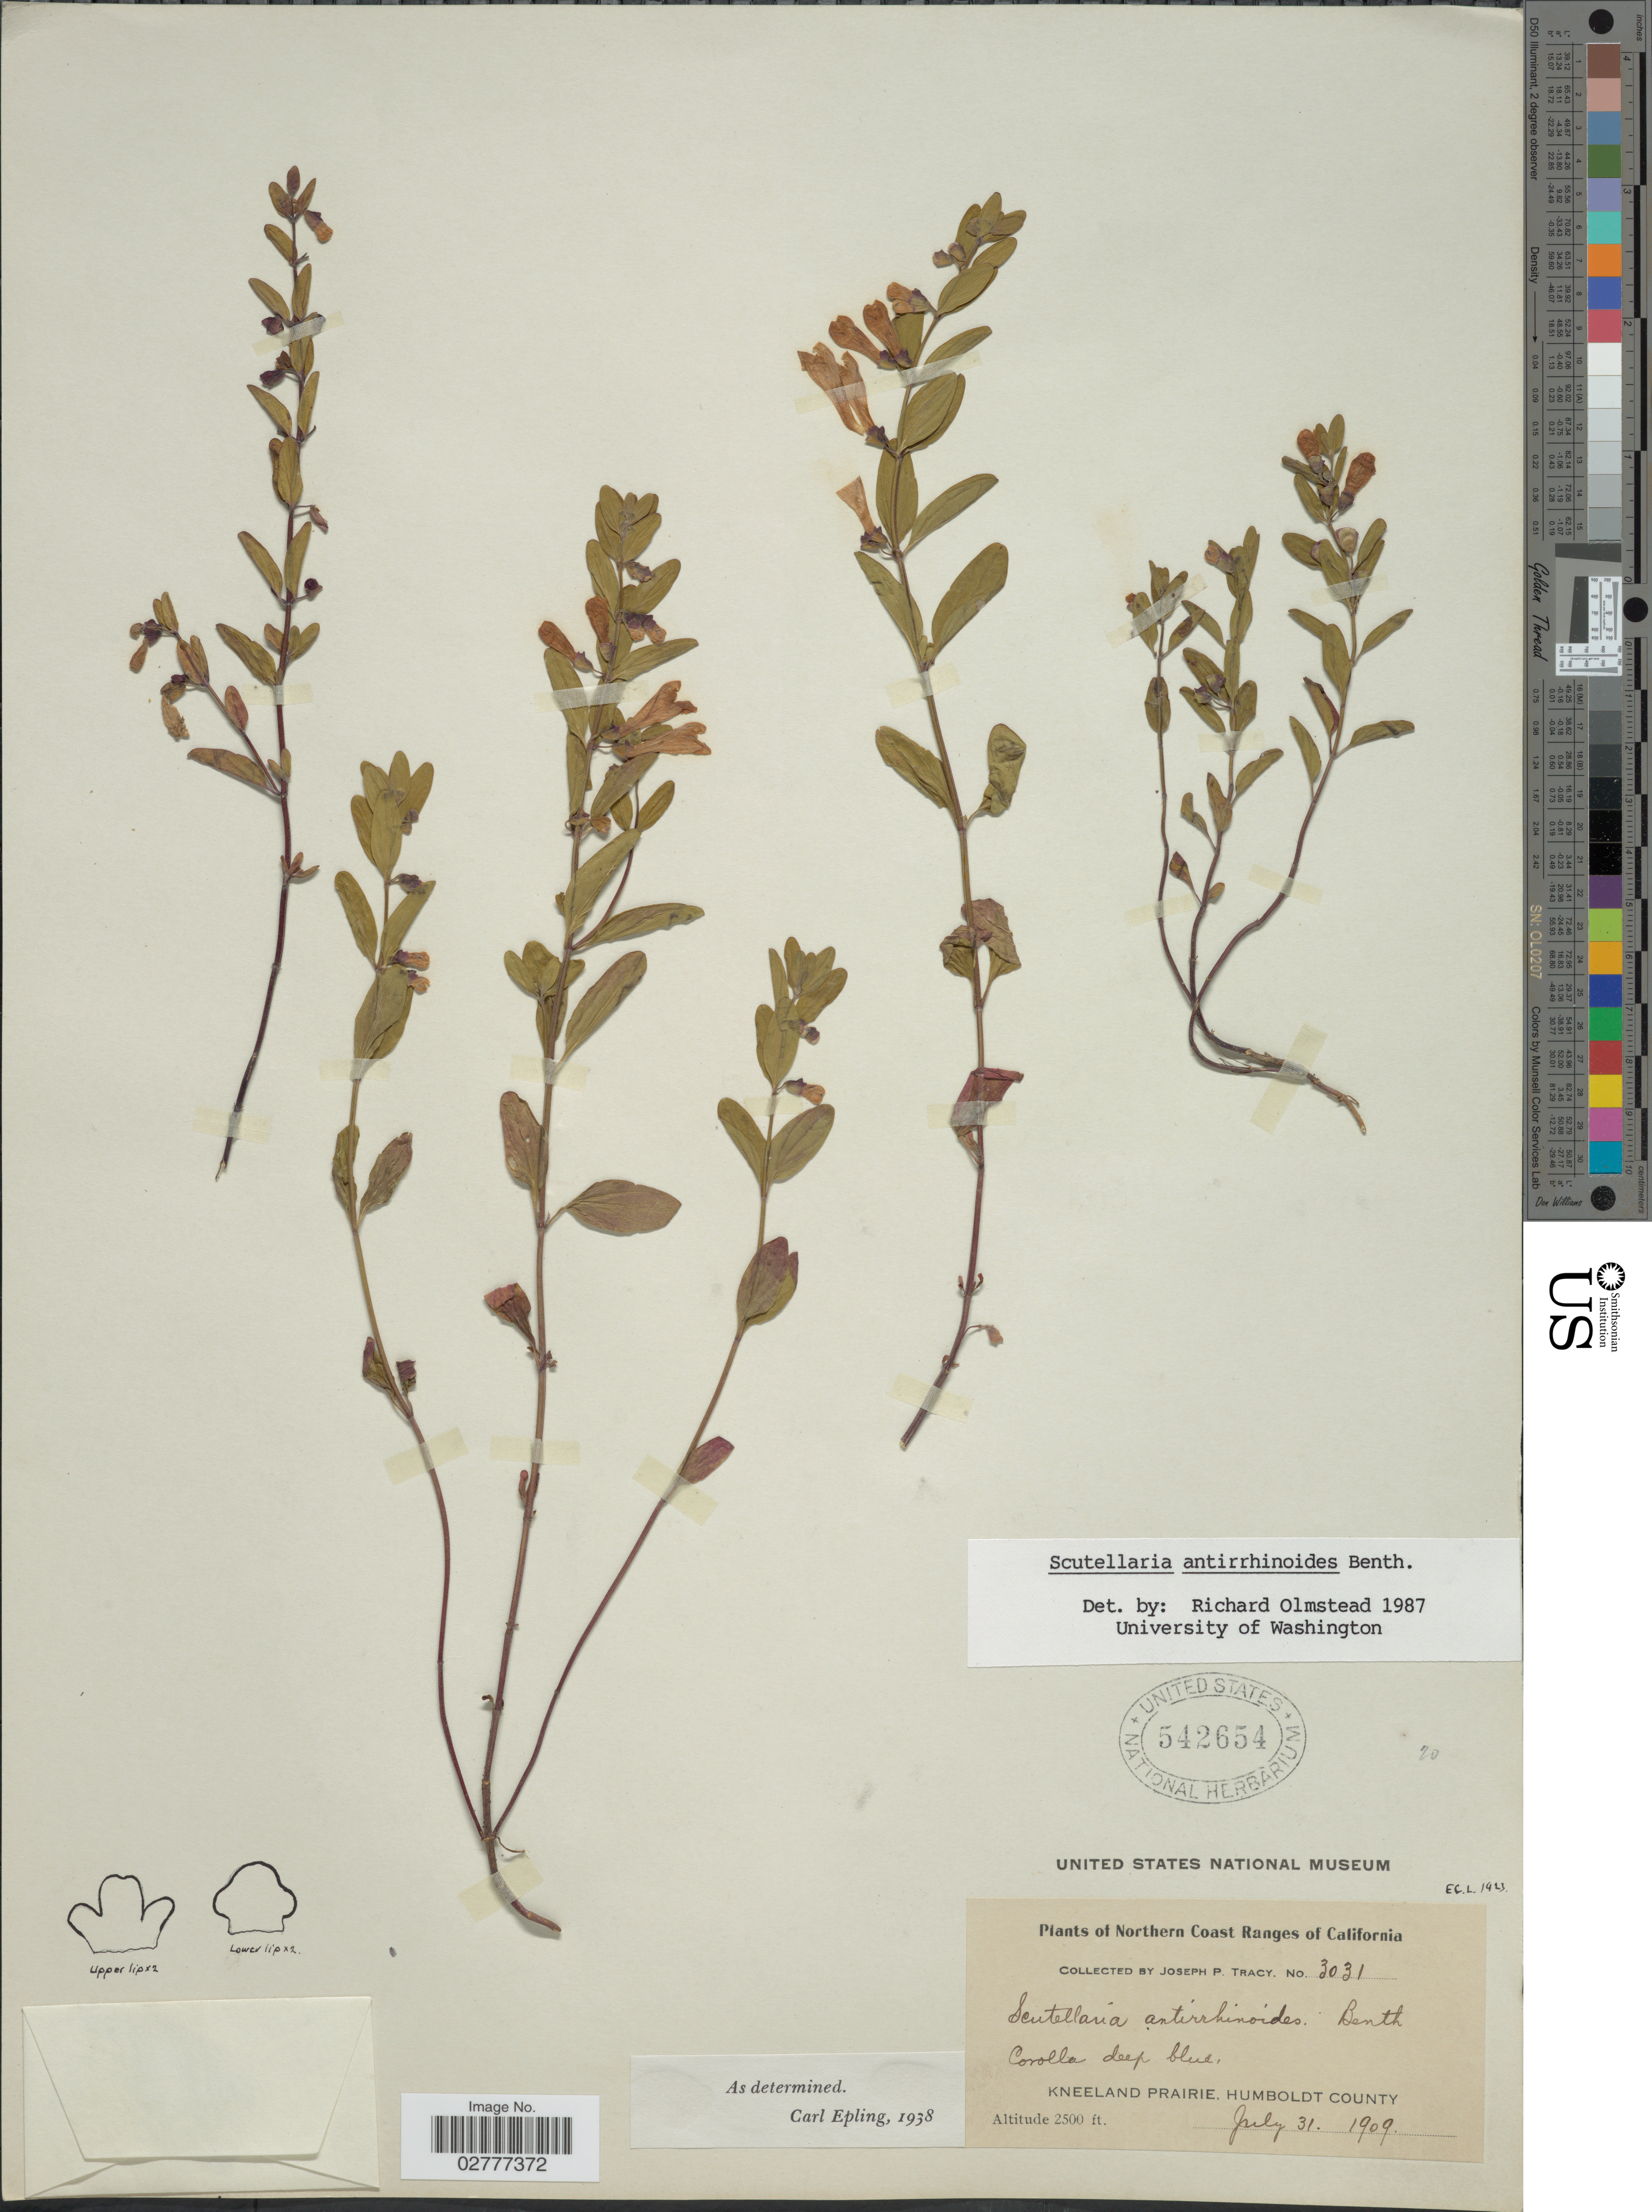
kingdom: Plantae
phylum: Tracheophyta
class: Magnoliopsida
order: Lamiales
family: Lamiaceae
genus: Scutellaria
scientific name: Scutellaria antirrhinoides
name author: Benth.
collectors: J. Tracy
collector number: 3031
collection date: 1909-07-31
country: United States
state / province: California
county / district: Humboldt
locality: Northern Coast Ranges of California. Kneeland Prairie, Humboldt County.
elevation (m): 762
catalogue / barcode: US 542654